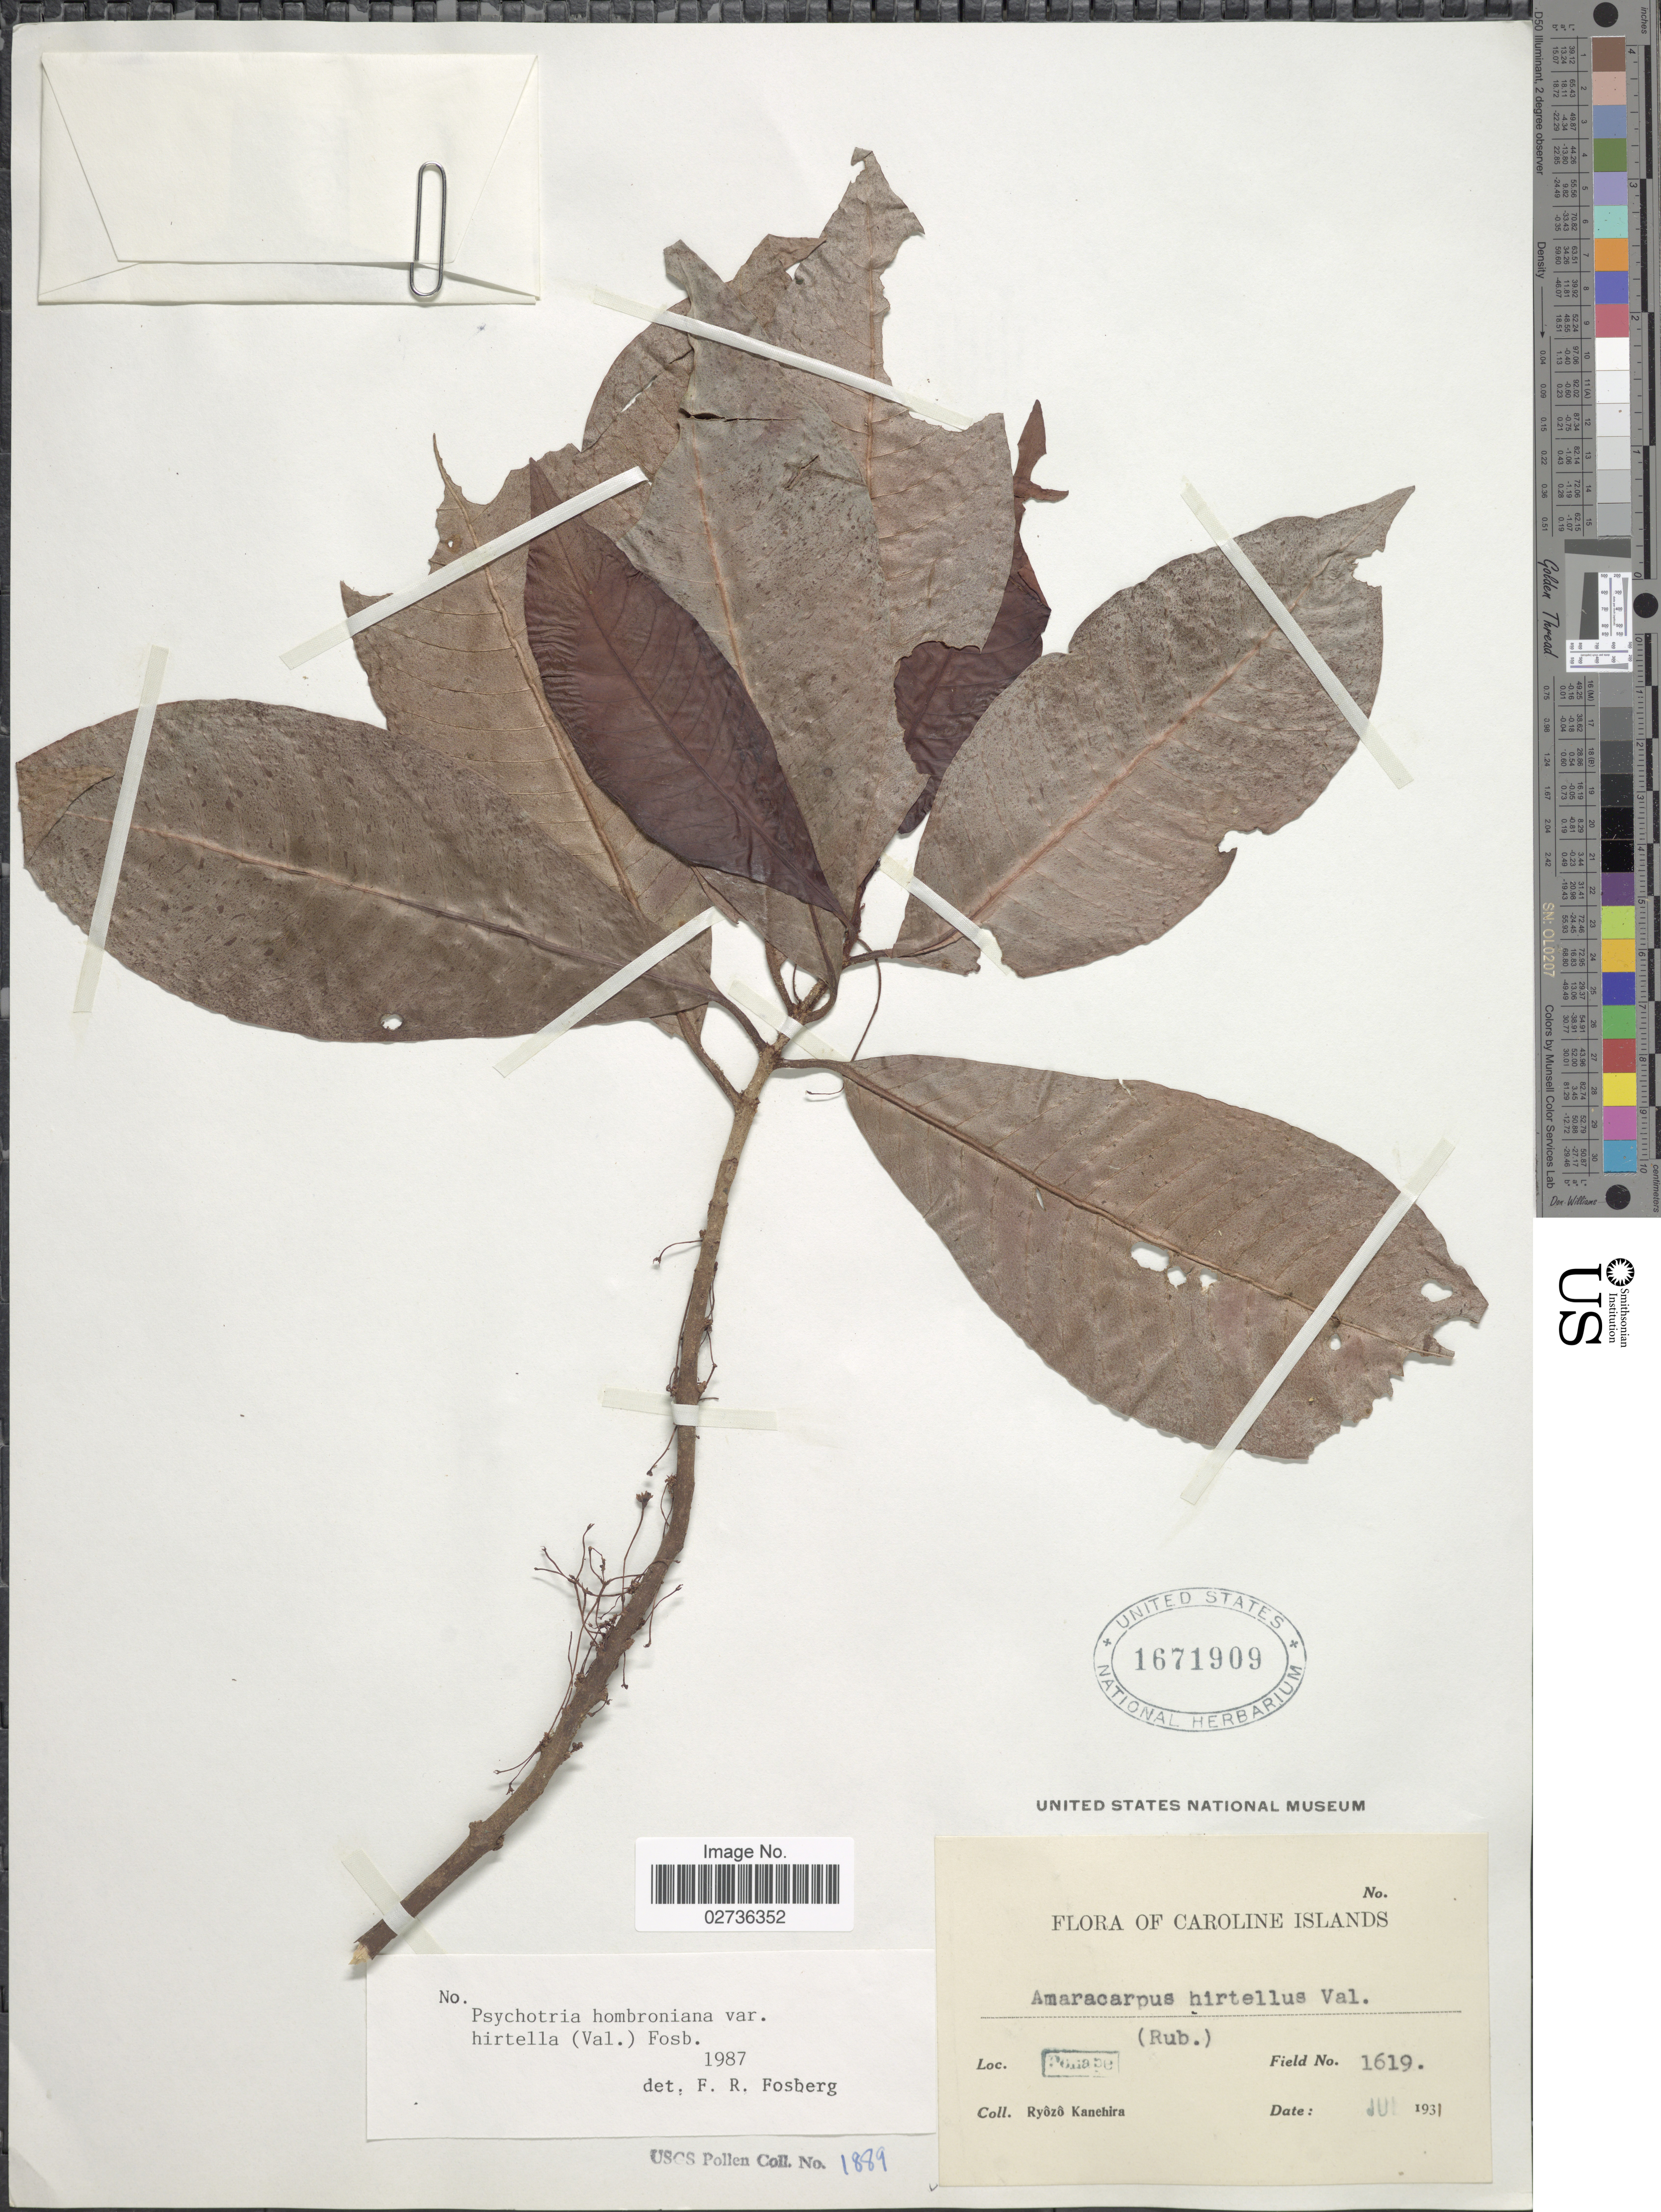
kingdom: Plantae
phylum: Tracheophyta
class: Magnoliopsida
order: Gentianales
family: Rubiaceae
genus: Psychotria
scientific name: Psychotria hombroniana var. hirtella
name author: (Valeton) Fosberg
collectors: R. Kanehira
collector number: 1619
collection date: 1931-07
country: Micronesia, Federated States of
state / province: Pohnpei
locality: Caroline Islands. Ponape.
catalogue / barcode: US 1671909